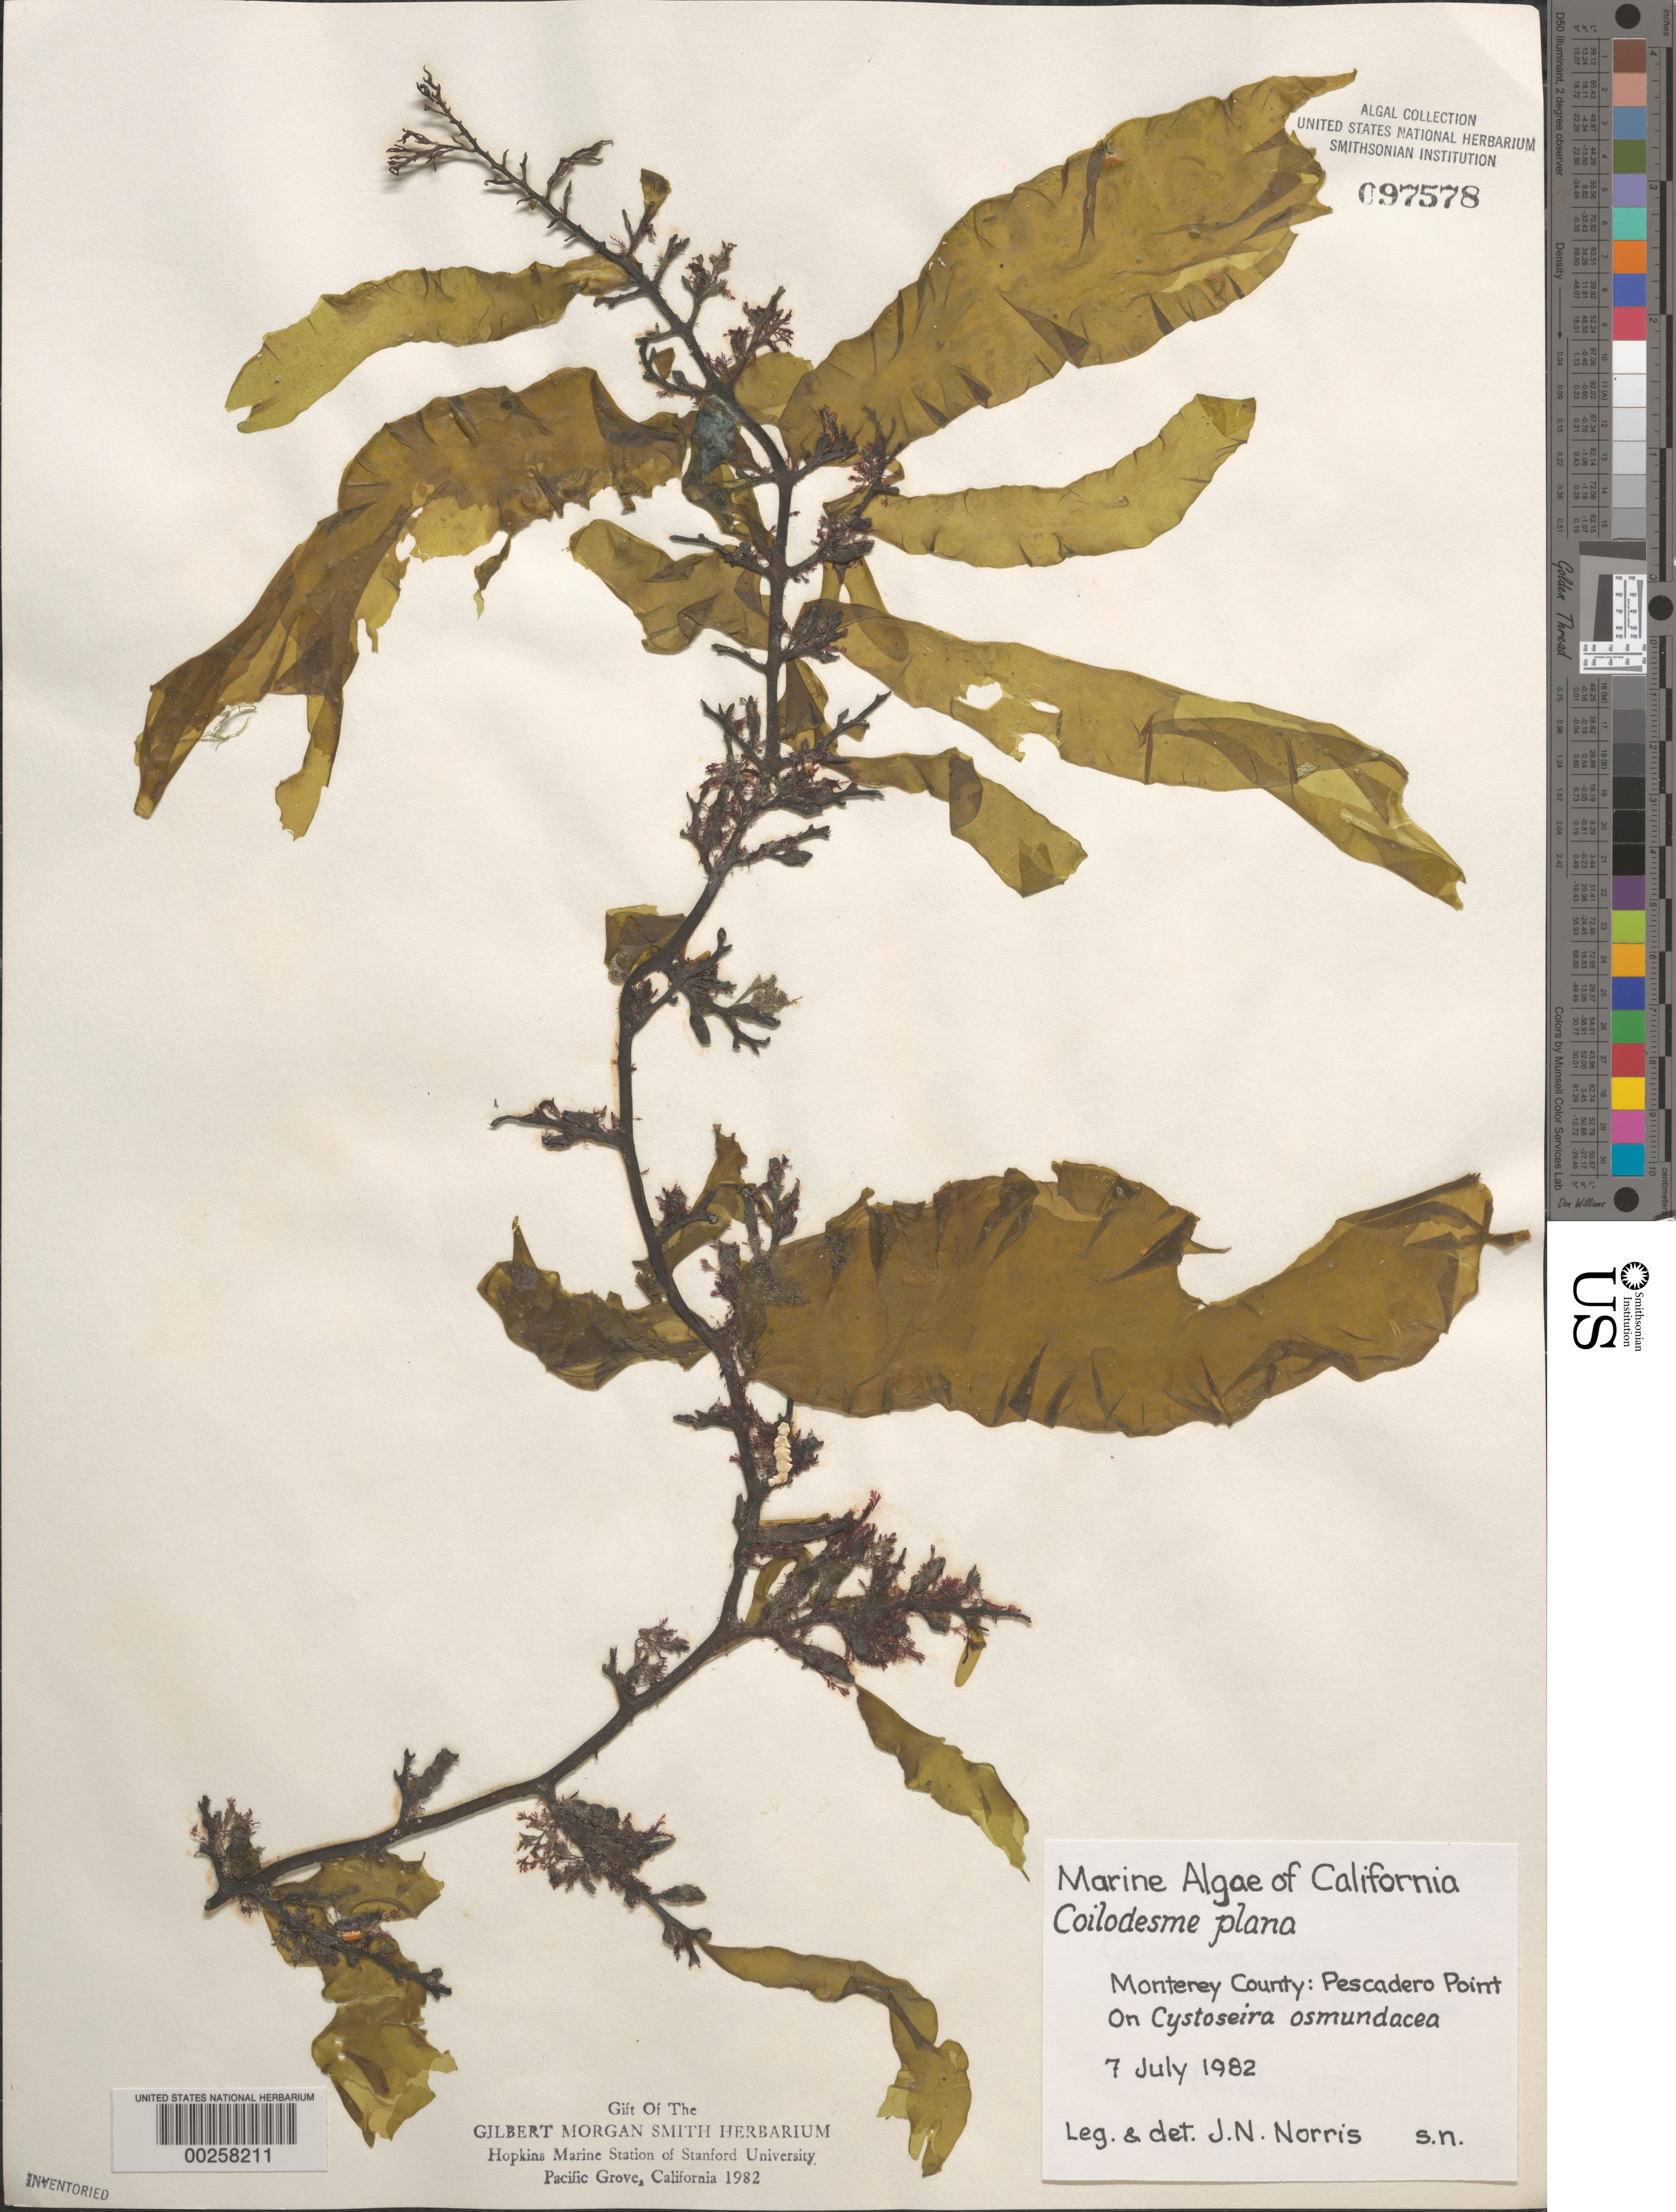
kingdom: Chromista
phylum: Ochrophyta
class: Phaeophyceae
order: Ectocarpales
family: Chordariaceae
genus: Coilodesme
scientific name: Coilodesme plana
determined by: Norris, James N.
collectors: J. N. Norris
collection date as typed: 07 Jul 1982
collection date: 1982-07-07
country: United States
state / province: California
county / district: Monterey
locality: Pescadero Point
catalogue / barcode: US 97578